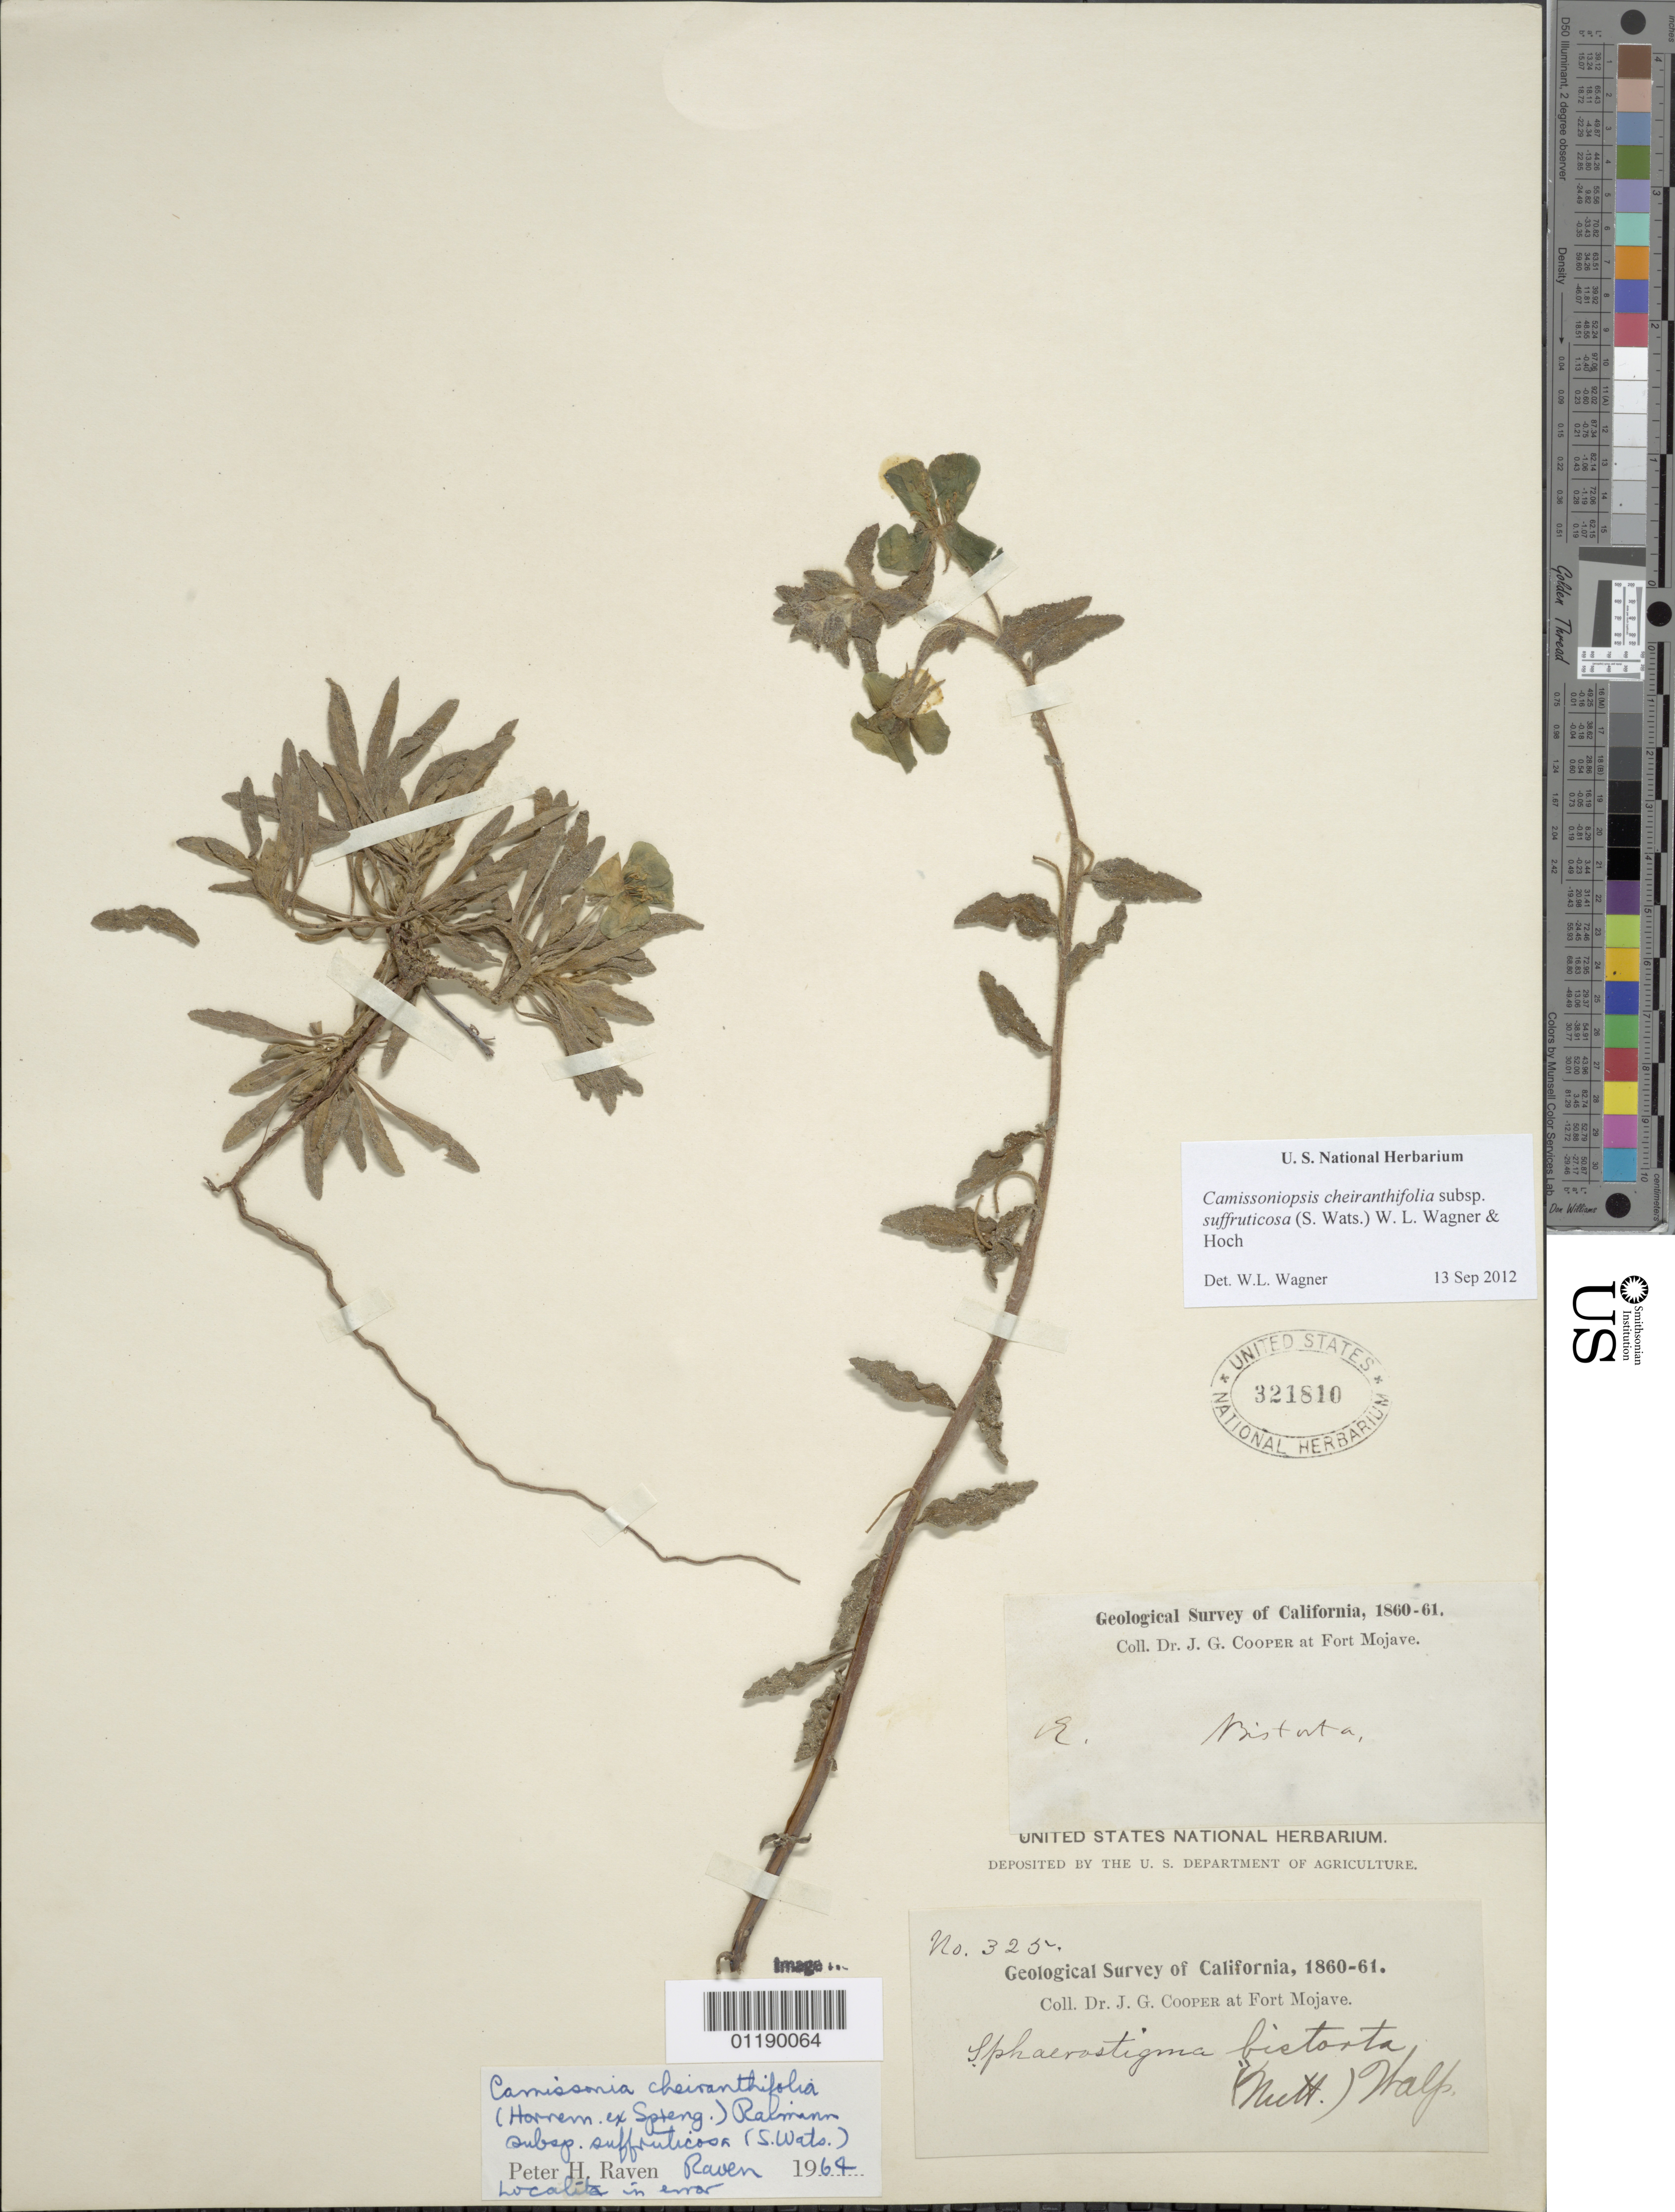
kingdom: Plantae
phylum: Tracheophyta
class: Magnoliopsida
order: Myrtales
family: Onagraceae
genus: Camissoniopsis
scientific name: Camissoniopsis cheiranthifolia subsp. suffruticosa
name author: (S. Watson) W.L. Wagner & Hoch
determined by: Wagner, W. L., (BOT), Smithsonian Institution - National Museum of Natural History (UNITED STATES)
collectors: J. G. Cooper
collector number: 325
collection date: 1861/1862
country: United States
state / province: California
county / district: San Bernardino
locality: at Fort Mojave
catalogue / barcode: US 320810